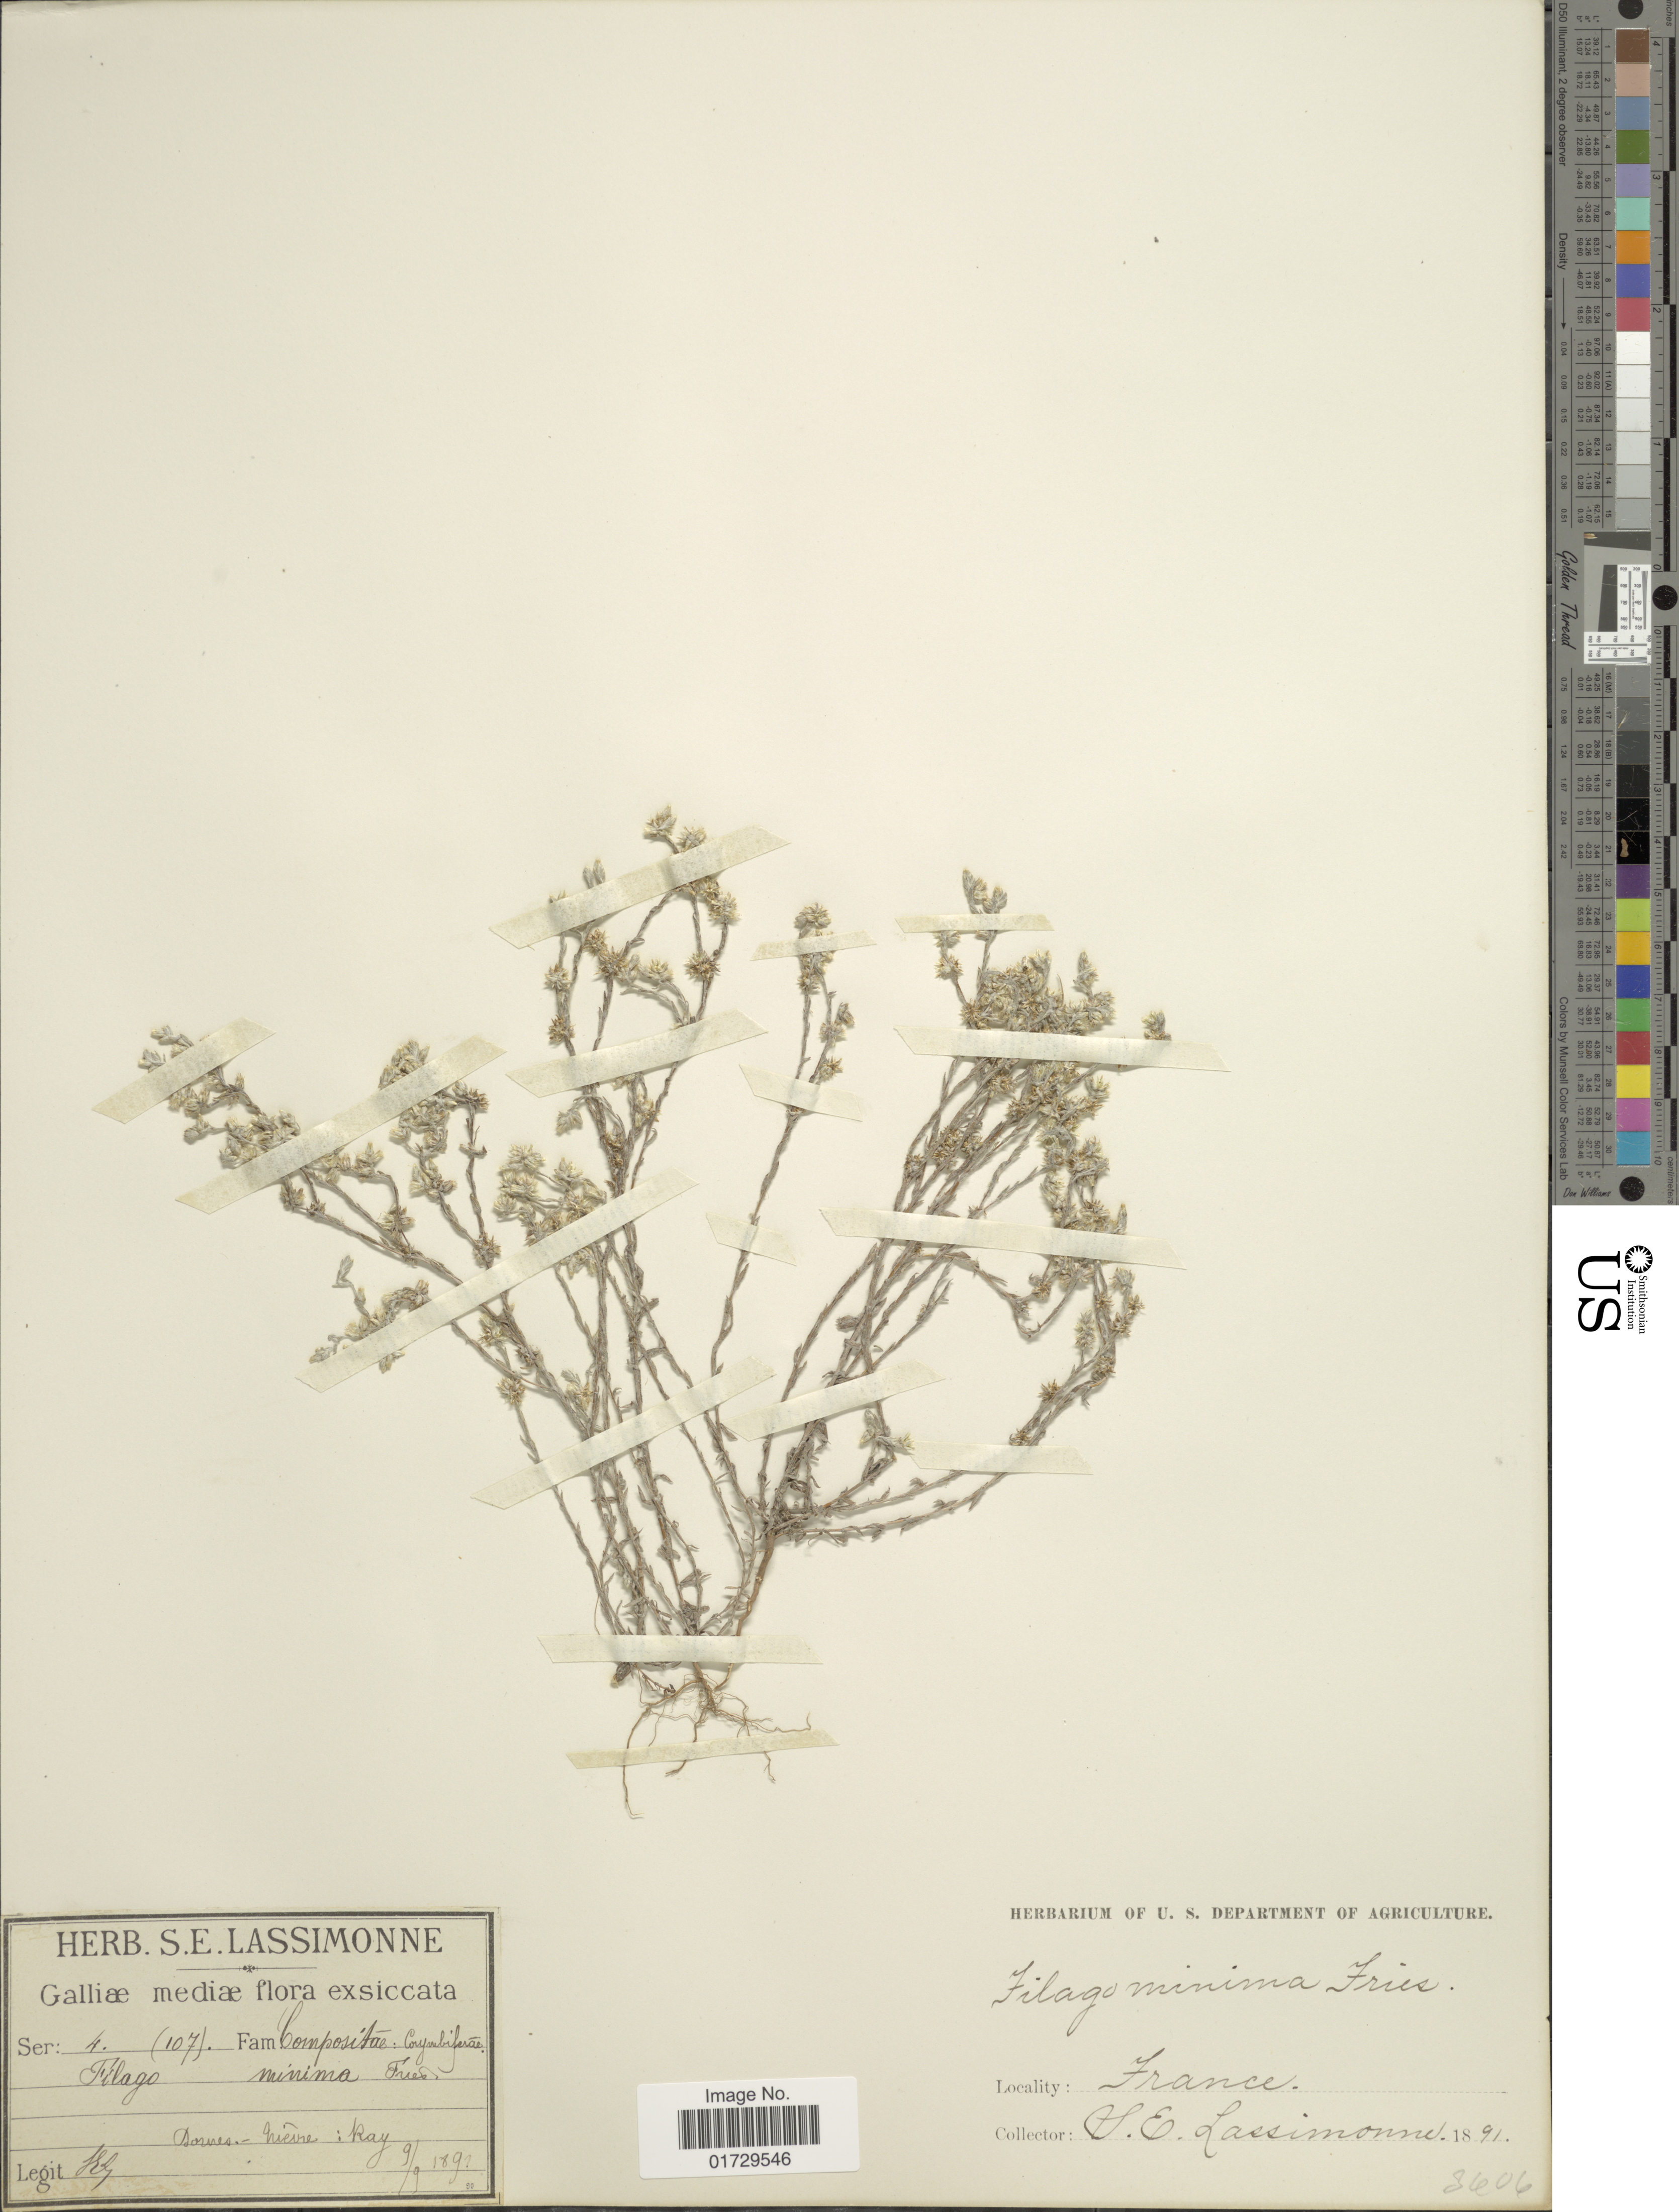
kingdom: Plantae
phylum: Tracheophyta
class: Magnoliopsida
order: Asterales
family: Asteraceae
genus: Filago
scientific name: Filago minima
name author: (Sm.) Pers.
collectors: S. Lassimonne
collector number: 107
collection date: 1891-09-09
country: France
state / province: Bourgogne-Franche-Comté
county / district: Nièvre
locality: Galliæ mediæ [Central France]. Dornes - Nièvre: Ray.